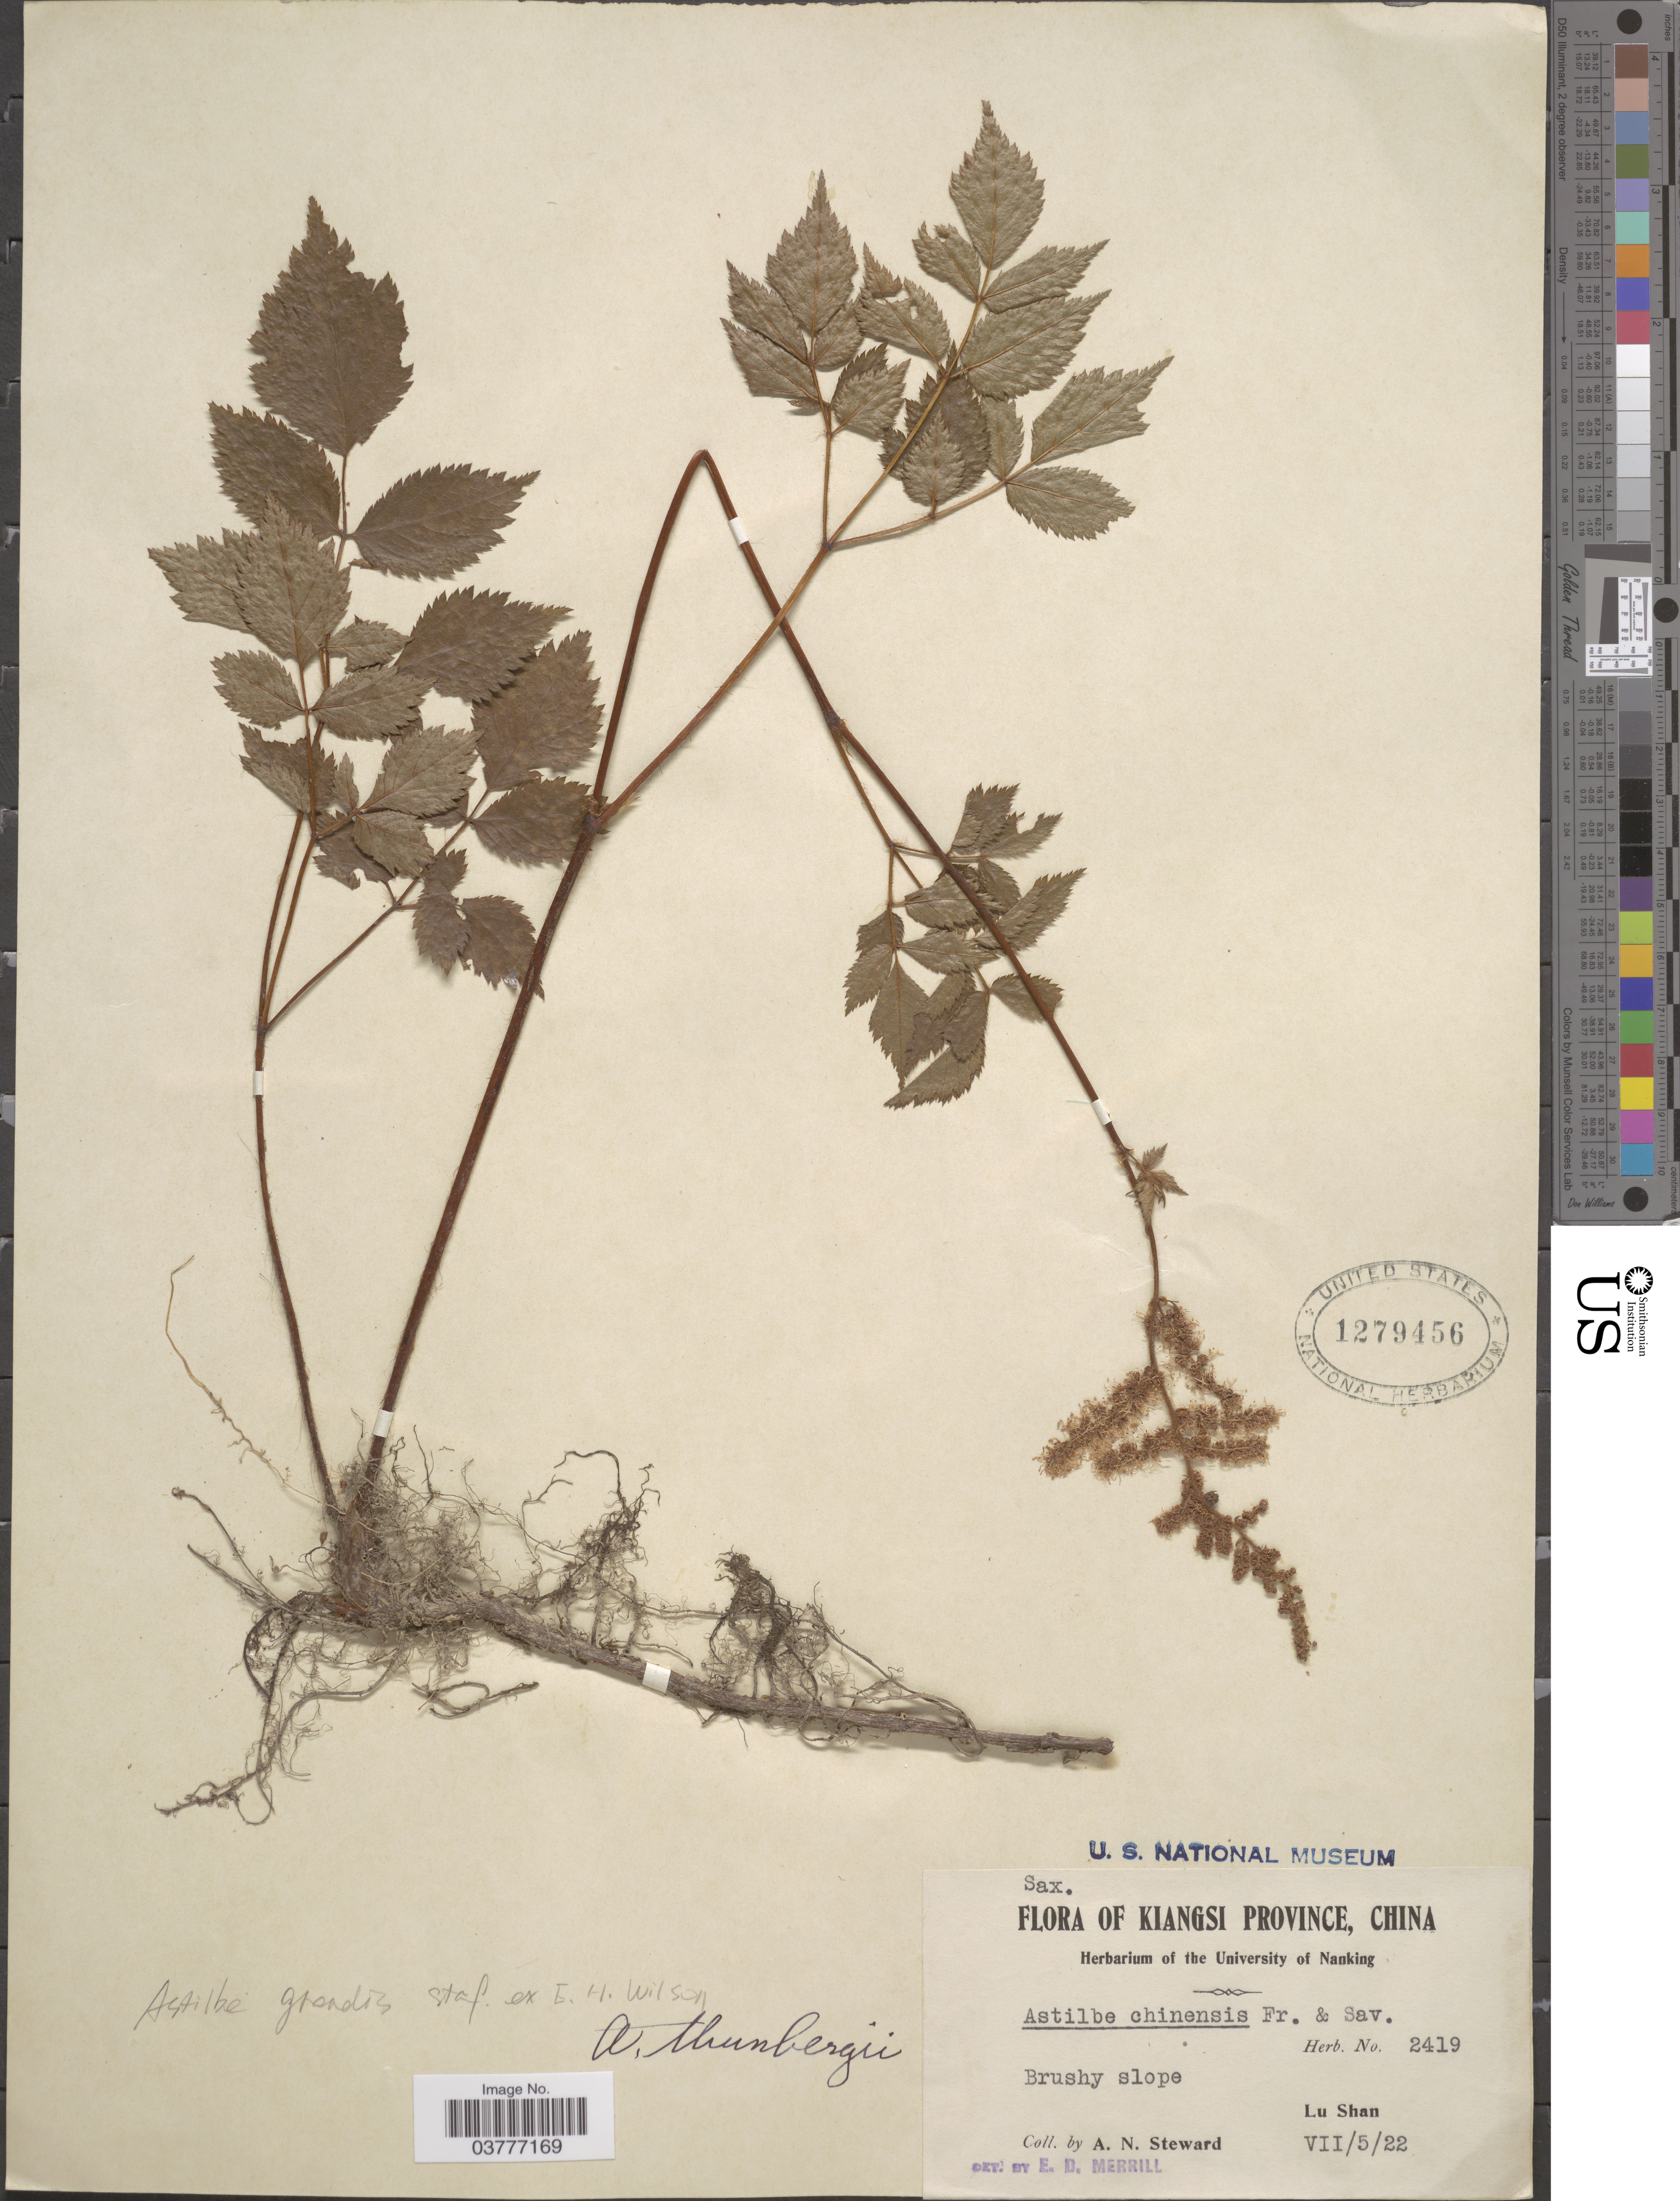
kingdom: Plantae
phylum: Tracheophyta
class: Magnoliopsida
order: Saxifragales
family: Saxifragaceae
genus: Astilbe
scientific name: Astilbe grandis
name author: Stapf ex E.H. Wilson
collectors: A. N. Steward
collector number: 2419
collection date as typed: Transcribed d/m/y: 5/7/22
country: China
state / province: Jiangxi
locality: Kiangsi Province. Lu Shan.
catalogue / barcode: US 1279456